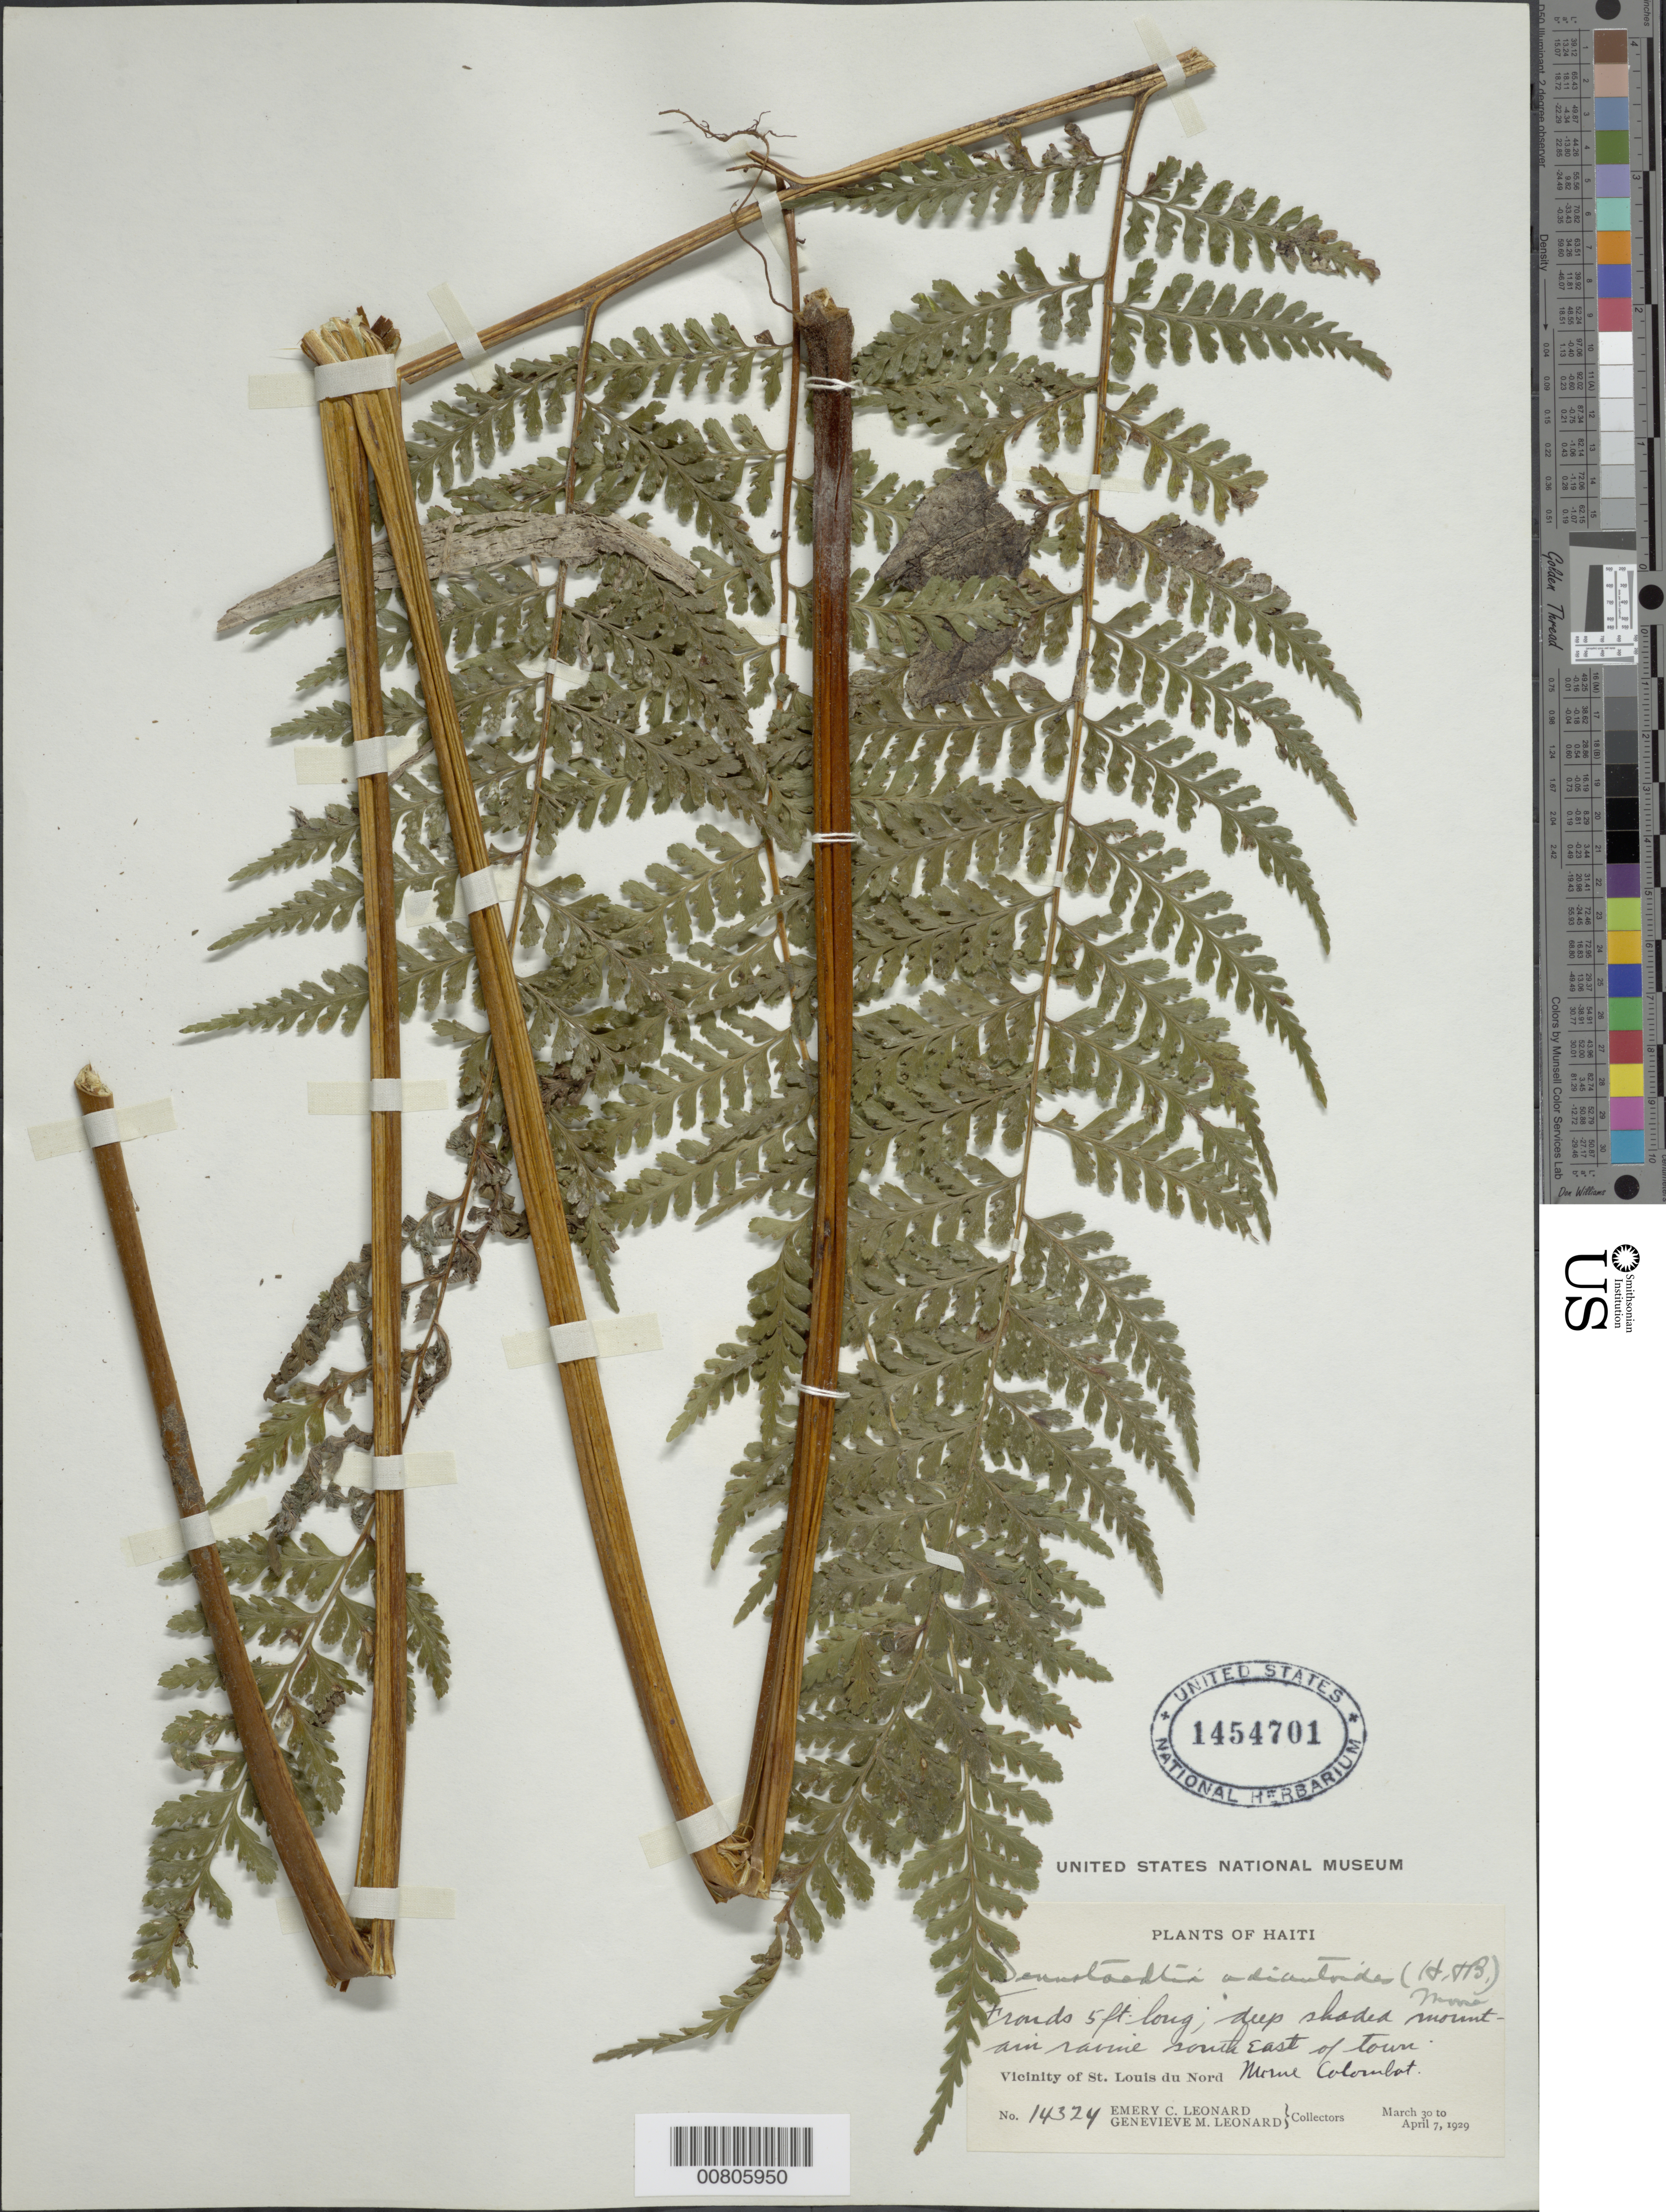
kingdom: Plantae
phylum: Tracheophyta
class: Polypodiopsida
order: Polypodiales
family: Dennstaedtiaceae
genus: Dennstaedtia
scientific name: Dennstaedtia bipinnata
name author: (Cav.) Maxon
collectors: E. C. Leonard & G. M. Leonard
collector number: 14324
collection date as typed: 30 Mar 1929 to 07 Apr 1929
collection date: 1929-03-30/1929-04-07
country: Haiti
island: Hispaniola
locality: St. Louis du Nord, SE of town; Morne Colombot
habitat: Deep shaded mountain ravine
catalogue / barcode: US 1454701